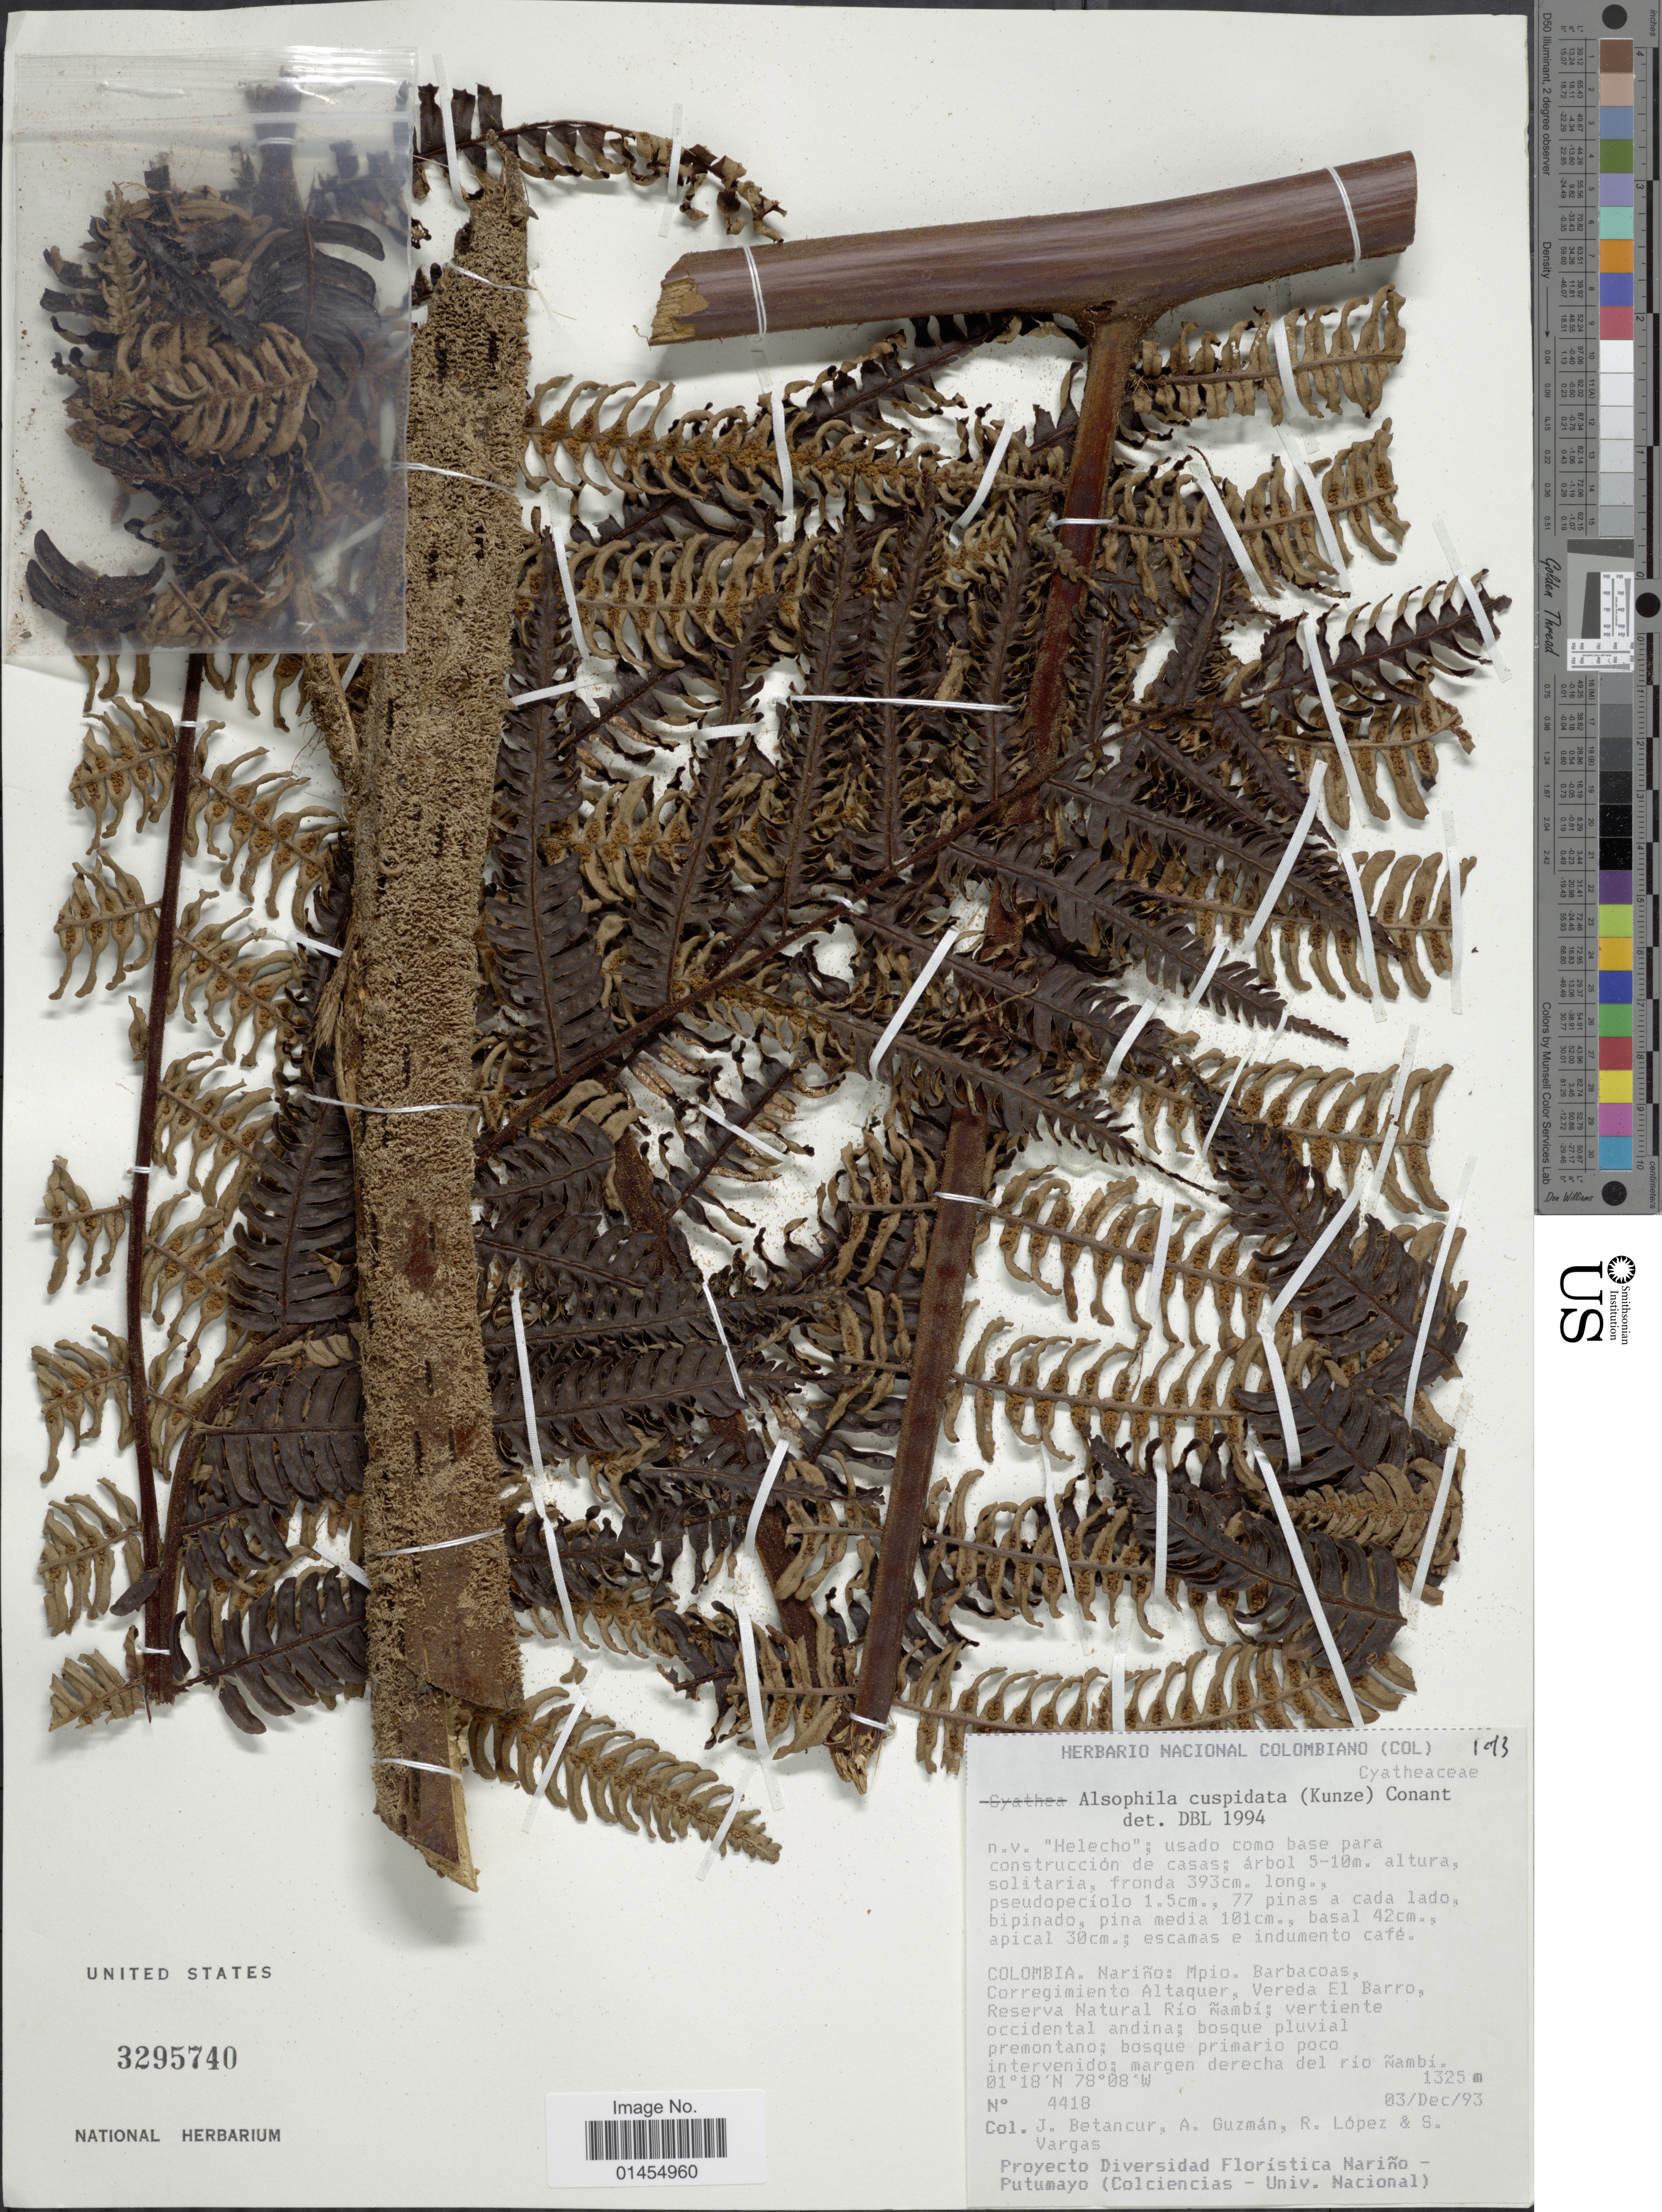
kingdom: Plantae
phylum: Tracheophyta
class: Polypodiopsida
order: Cyatheales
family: Cyatheaceae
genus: Alsophila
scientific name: Alsophila cuspidata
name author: (Kunze) D.S. Conant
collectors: J. Betancur, A. Guzman, López, R. M. & S. Vargas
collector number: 4418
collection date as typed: Transcribed d/m/y: 3/12/93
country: Colombia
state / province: Nariño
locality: Mpio. Barbacoas, Corregimiento Altaquer, Vereda El Barro, Reserva Natural Río Nambi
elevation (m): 1325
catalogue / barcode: US 3295740